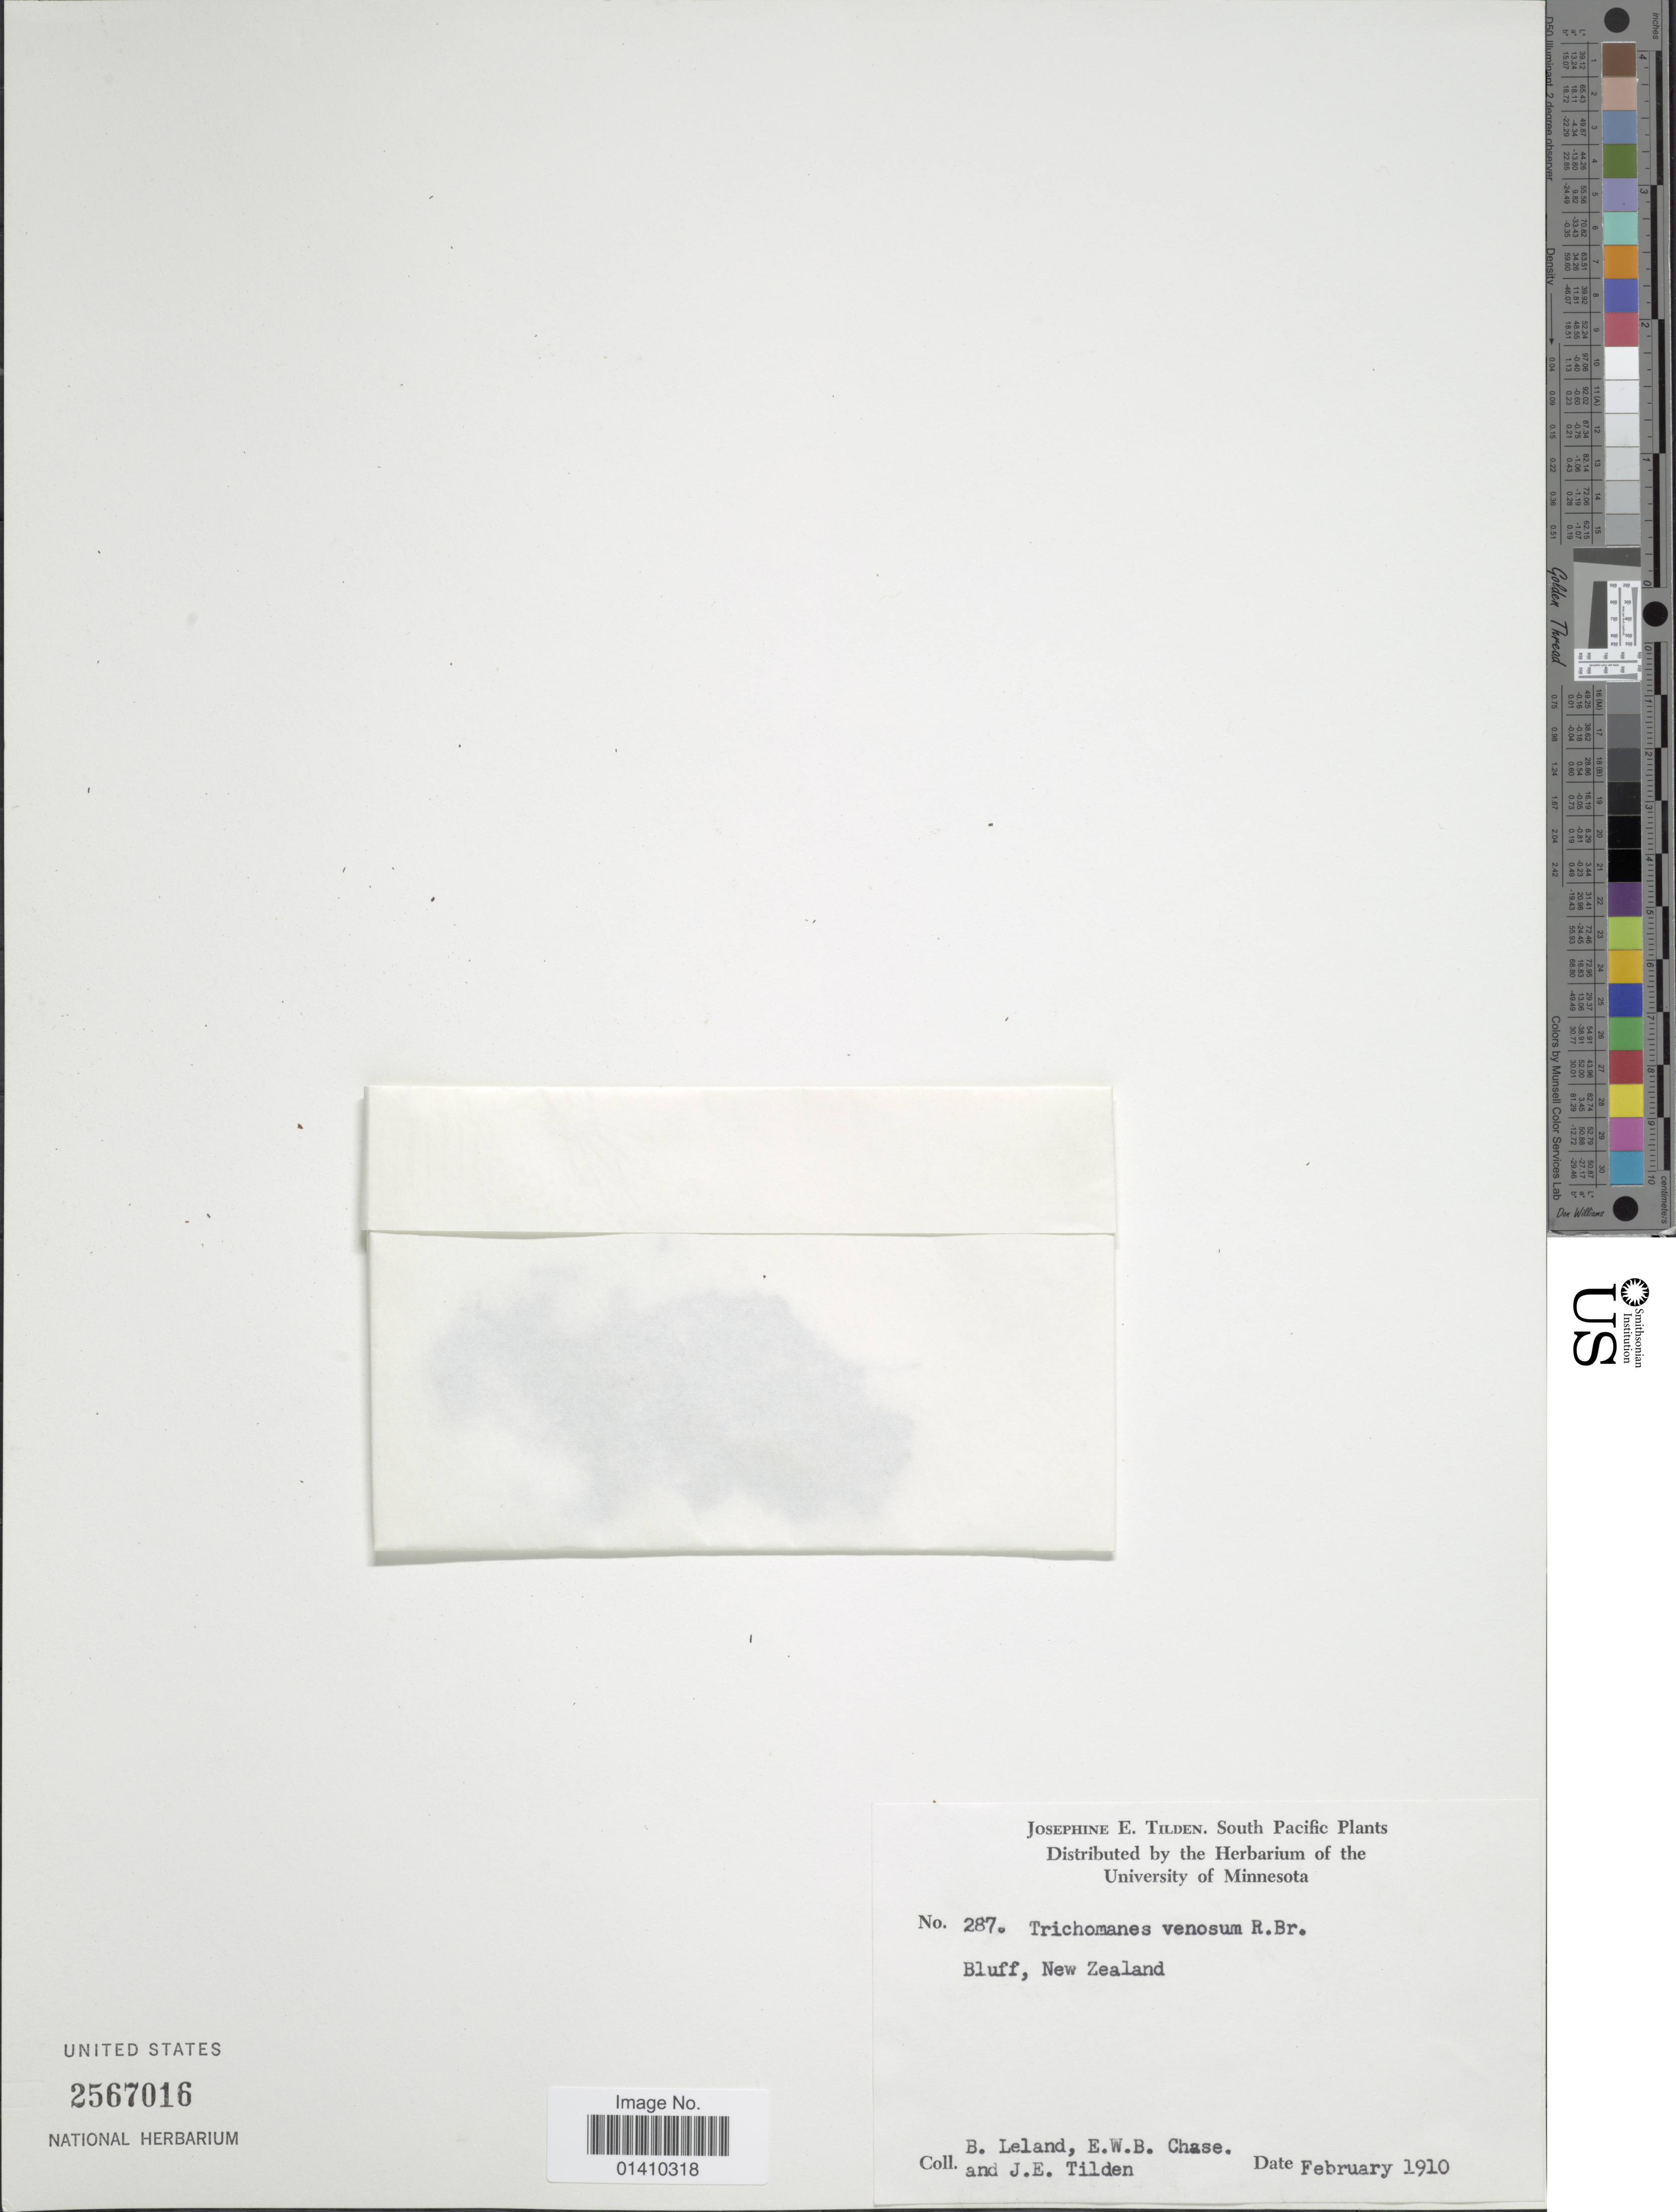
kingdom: Plantae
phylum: Tracheophyta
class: Polypodiopsida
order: Hymenophyllales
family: Hymenophyllaceae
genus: Polyphlebium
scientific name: Polyphlebium venosum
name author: (R. Br.) Copel.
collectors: B. Leland, E. W. Chase & J. E. Tilden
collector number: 287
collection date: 1910-02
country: New Zealand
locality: Bluff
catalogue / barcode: US 2567016